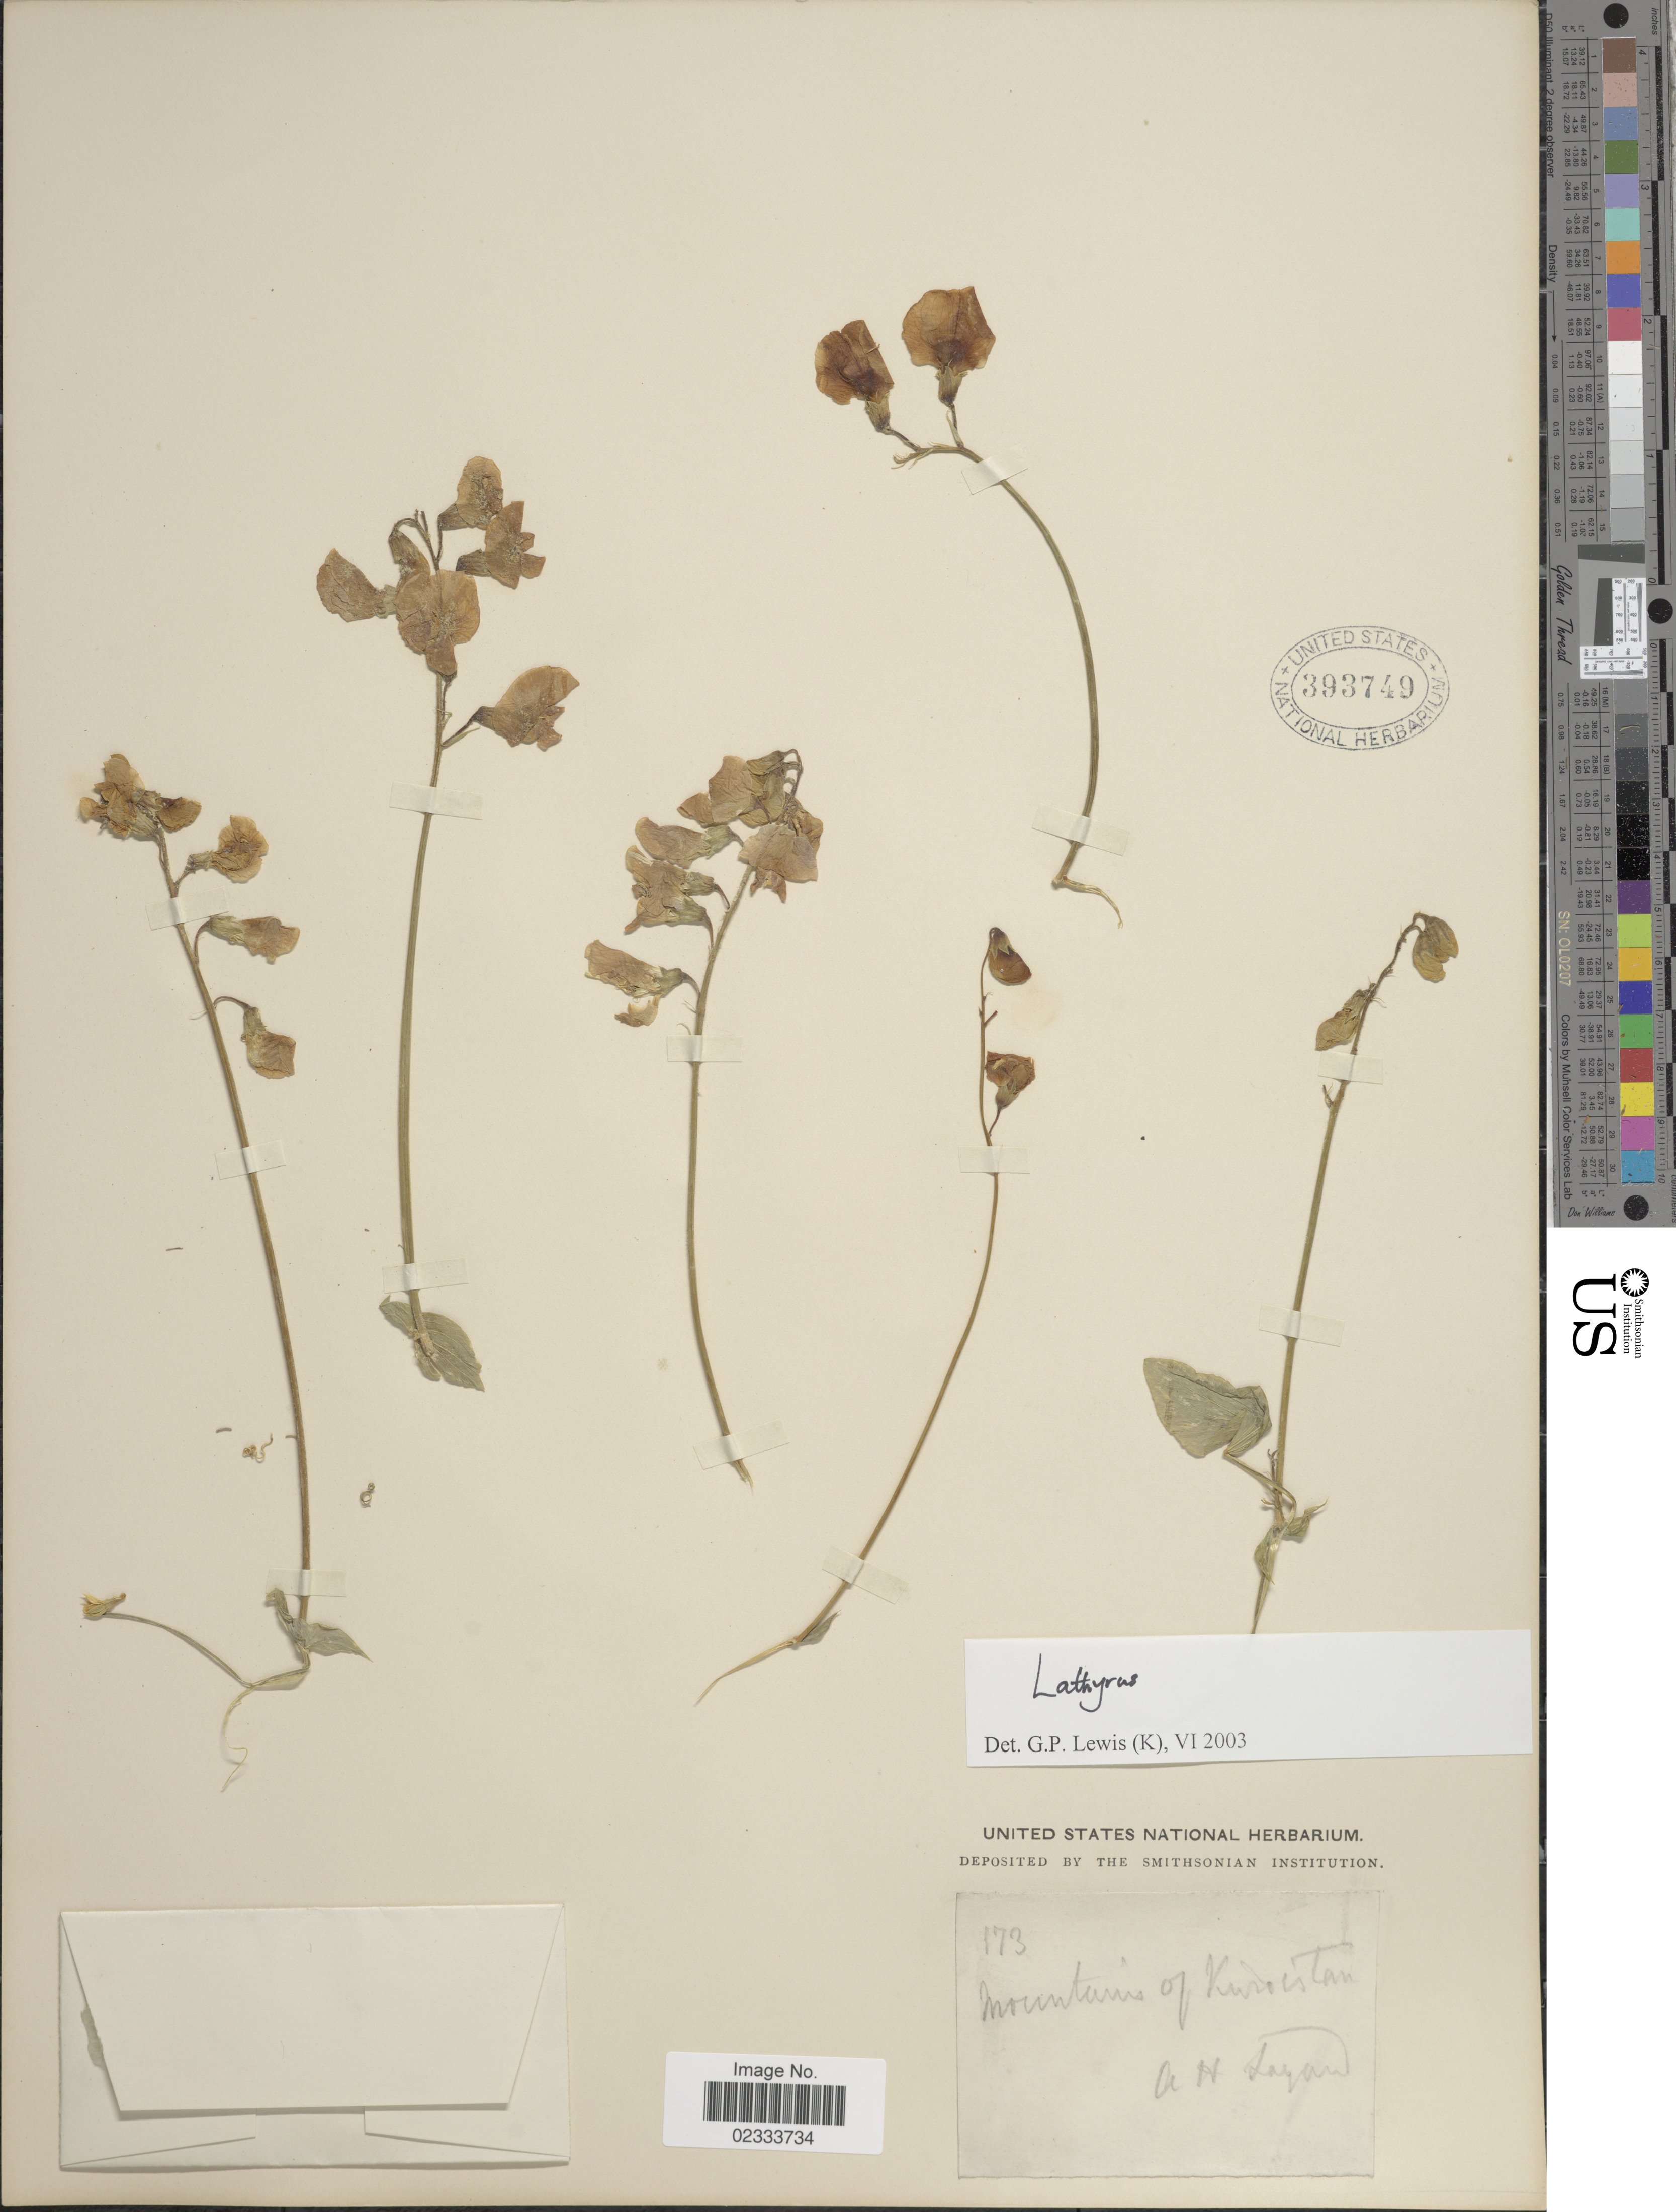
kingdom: Plantae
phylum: Tracheophyta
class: Magnoliopsida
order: Fabales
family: Fabaceae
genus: Lathyrus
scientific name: Lathyrus sp.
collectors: A. Layard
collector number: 173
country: Iran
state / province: Kurdistan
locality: Mountains of Kurdistan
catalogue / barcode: US 393749